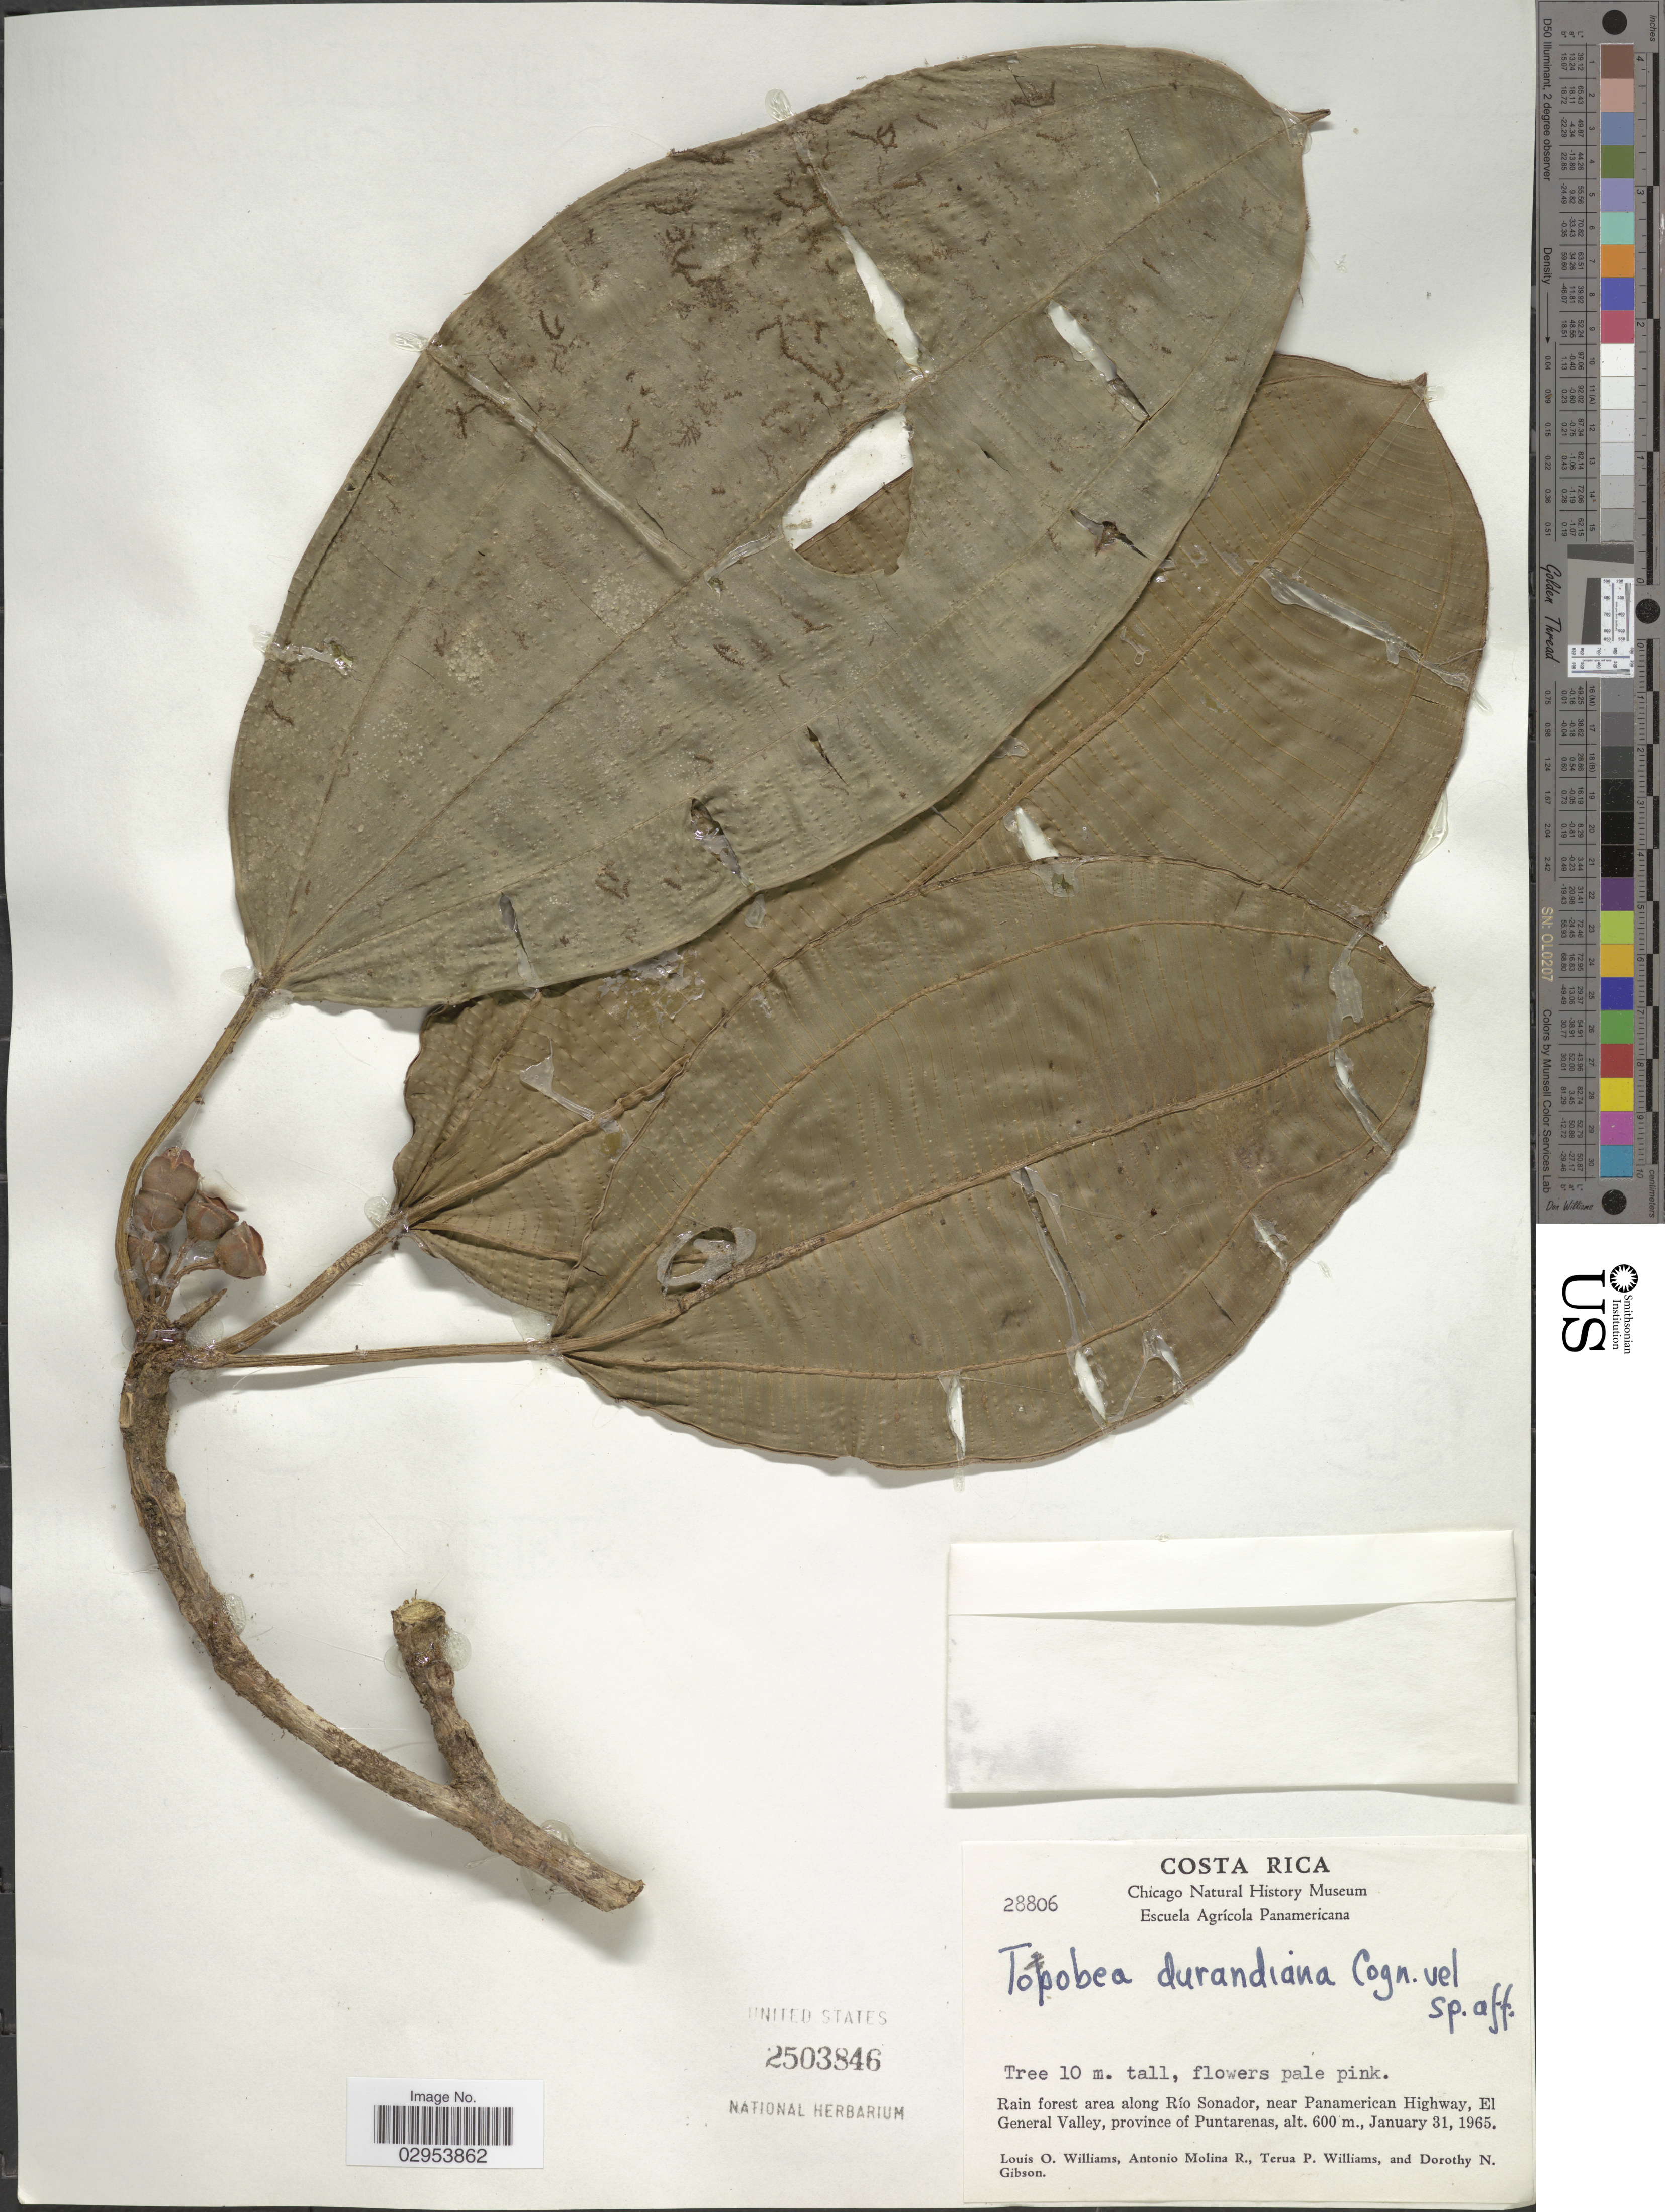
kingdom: Plantae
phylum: Tracheophyta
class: Magnoliopsida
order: Myrtales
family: Melastomataceae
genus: Topobea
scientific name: Topobea maurofernandeziana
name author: Cogn.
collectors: L. O. Williams, A. Molina R., T. Williams & D. N. Gibson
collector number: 28806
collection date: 1965-01-31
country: Costa Rica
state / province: Puntarenas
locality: Rain forest area along Río Sonador, near Panamerican Highway, El General Valley.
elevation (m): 600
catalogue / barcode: US 2503846